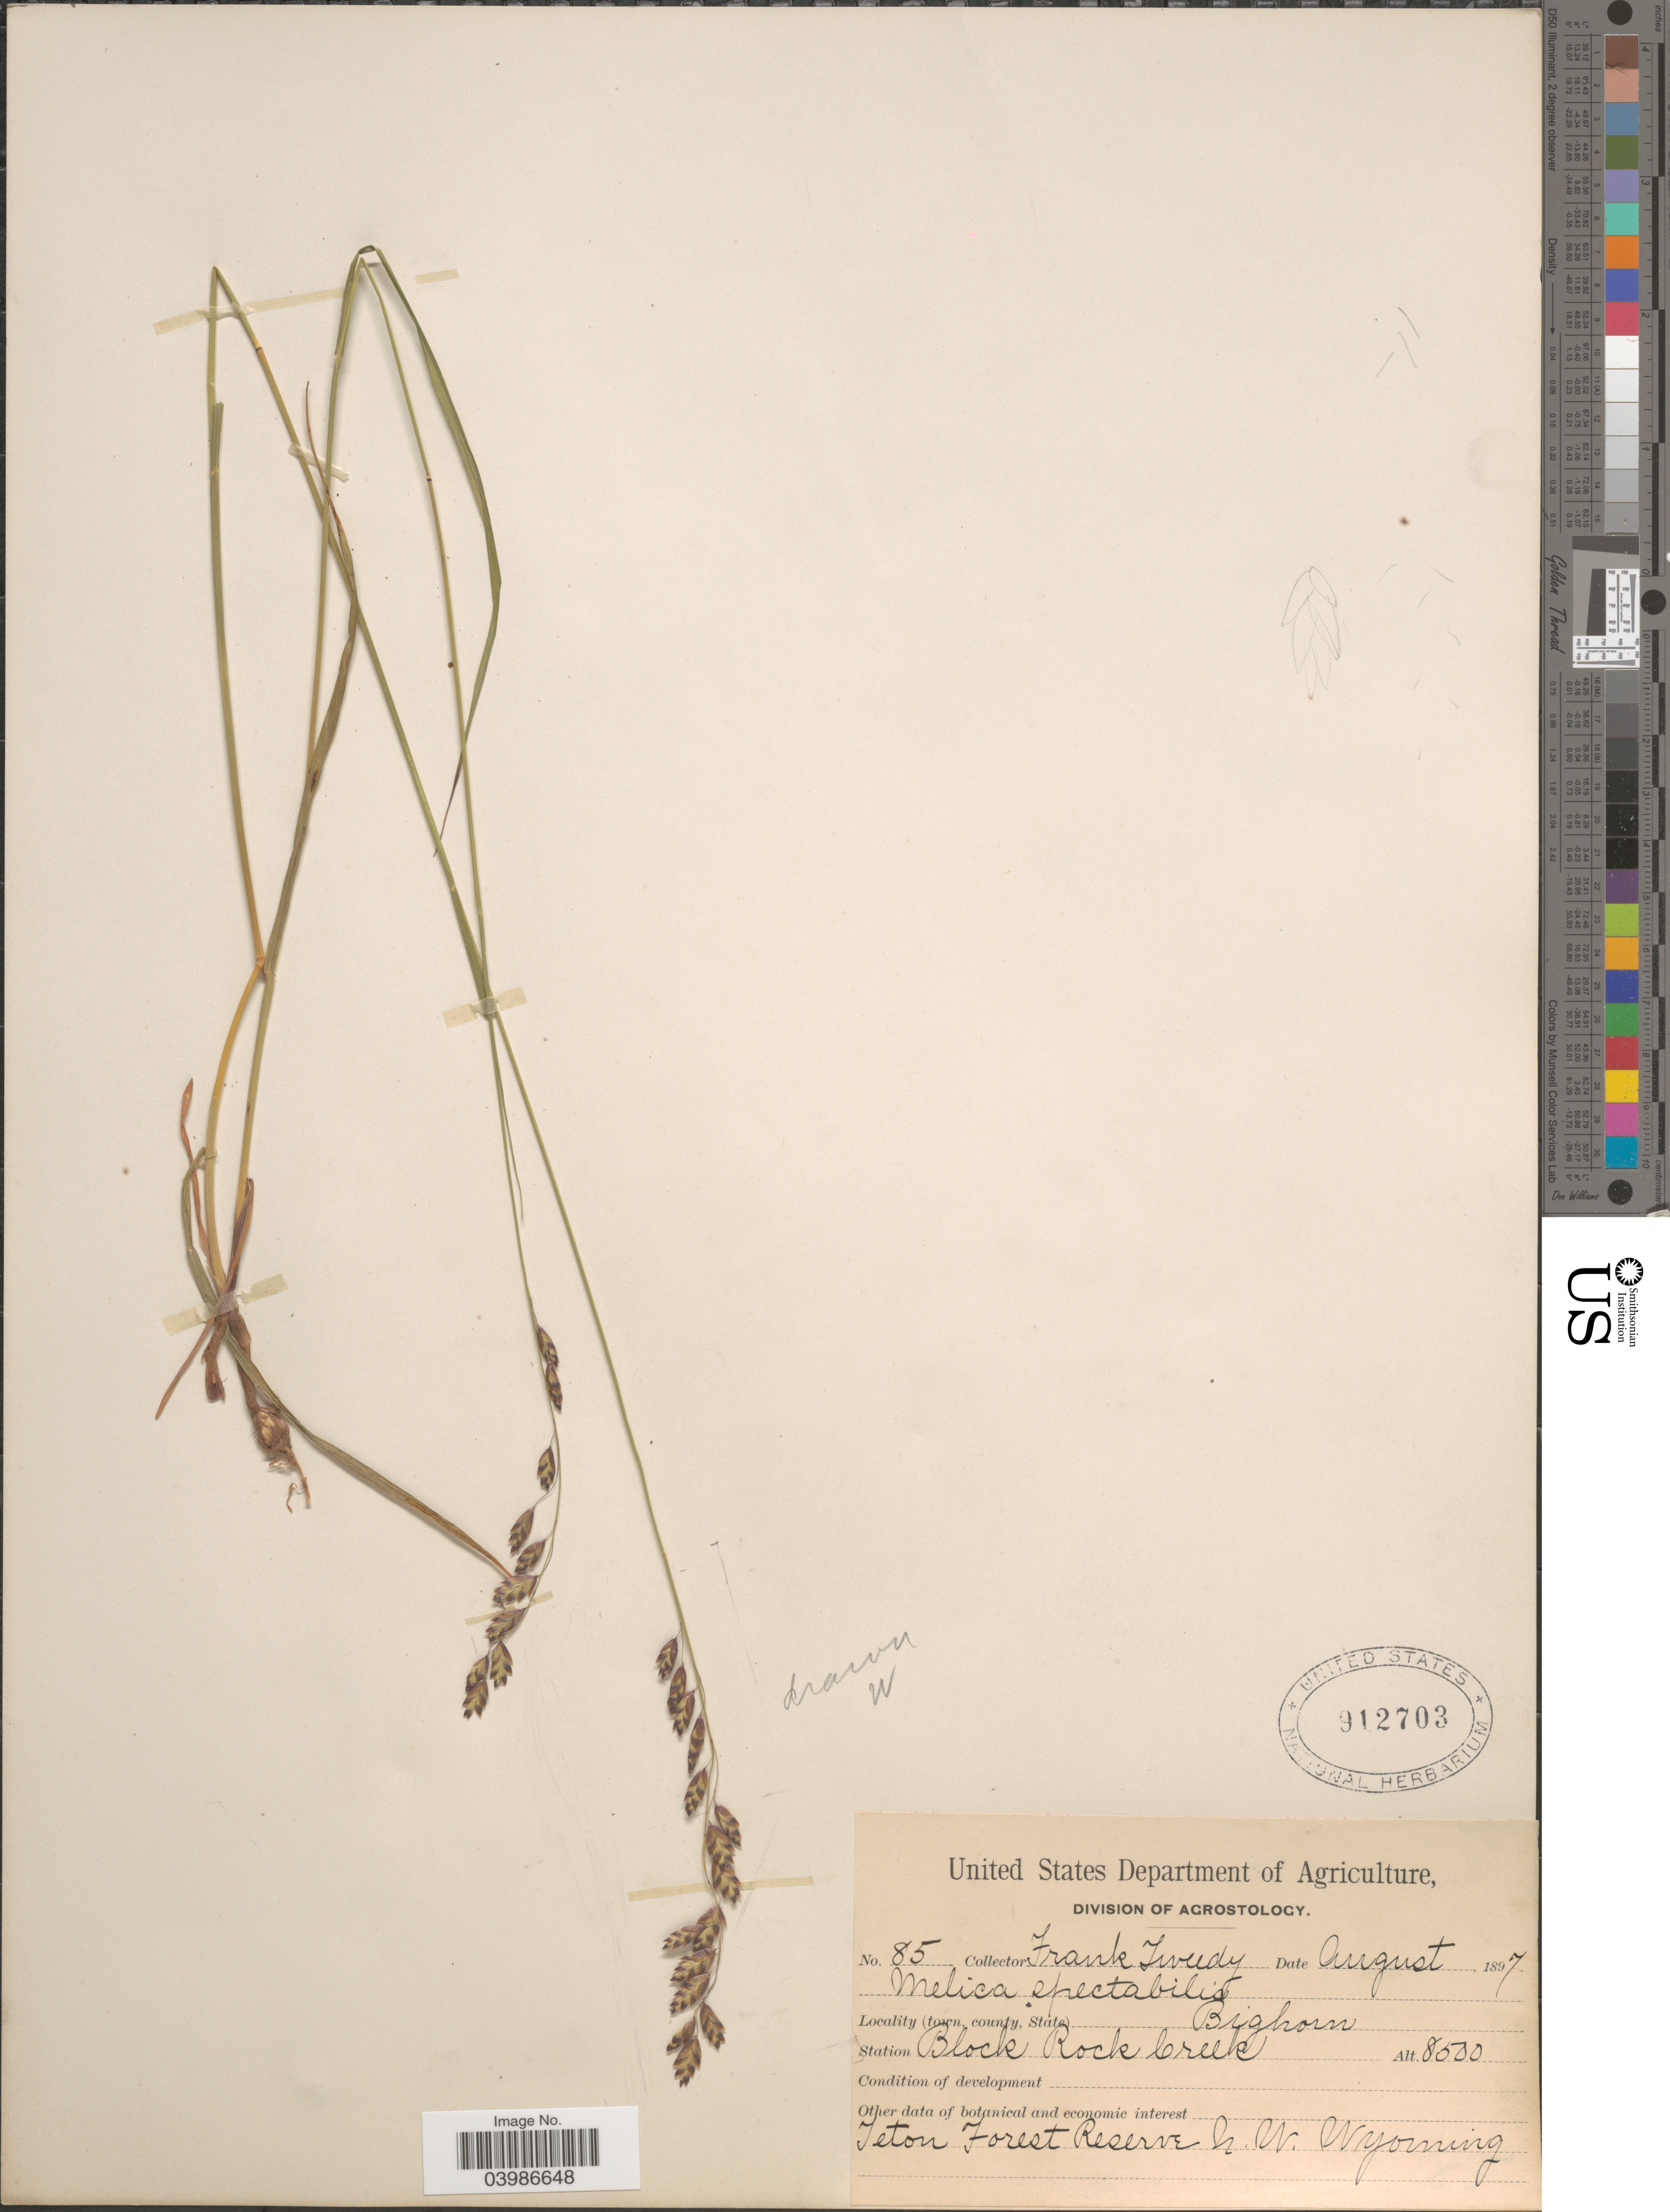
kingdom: Plantae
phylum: Tracheophyta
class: Liliopsida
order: Poales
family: Poaceae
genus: Melica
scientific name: Melica spectabilis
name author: Scribn.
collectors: F. Tweedy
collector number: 85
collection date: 1897-08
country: United States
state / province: Wyoming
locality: Bighorn. Station Block Rock Creek. Teton Forest Reserve N. W. Wyoming.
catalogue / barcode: US 912703